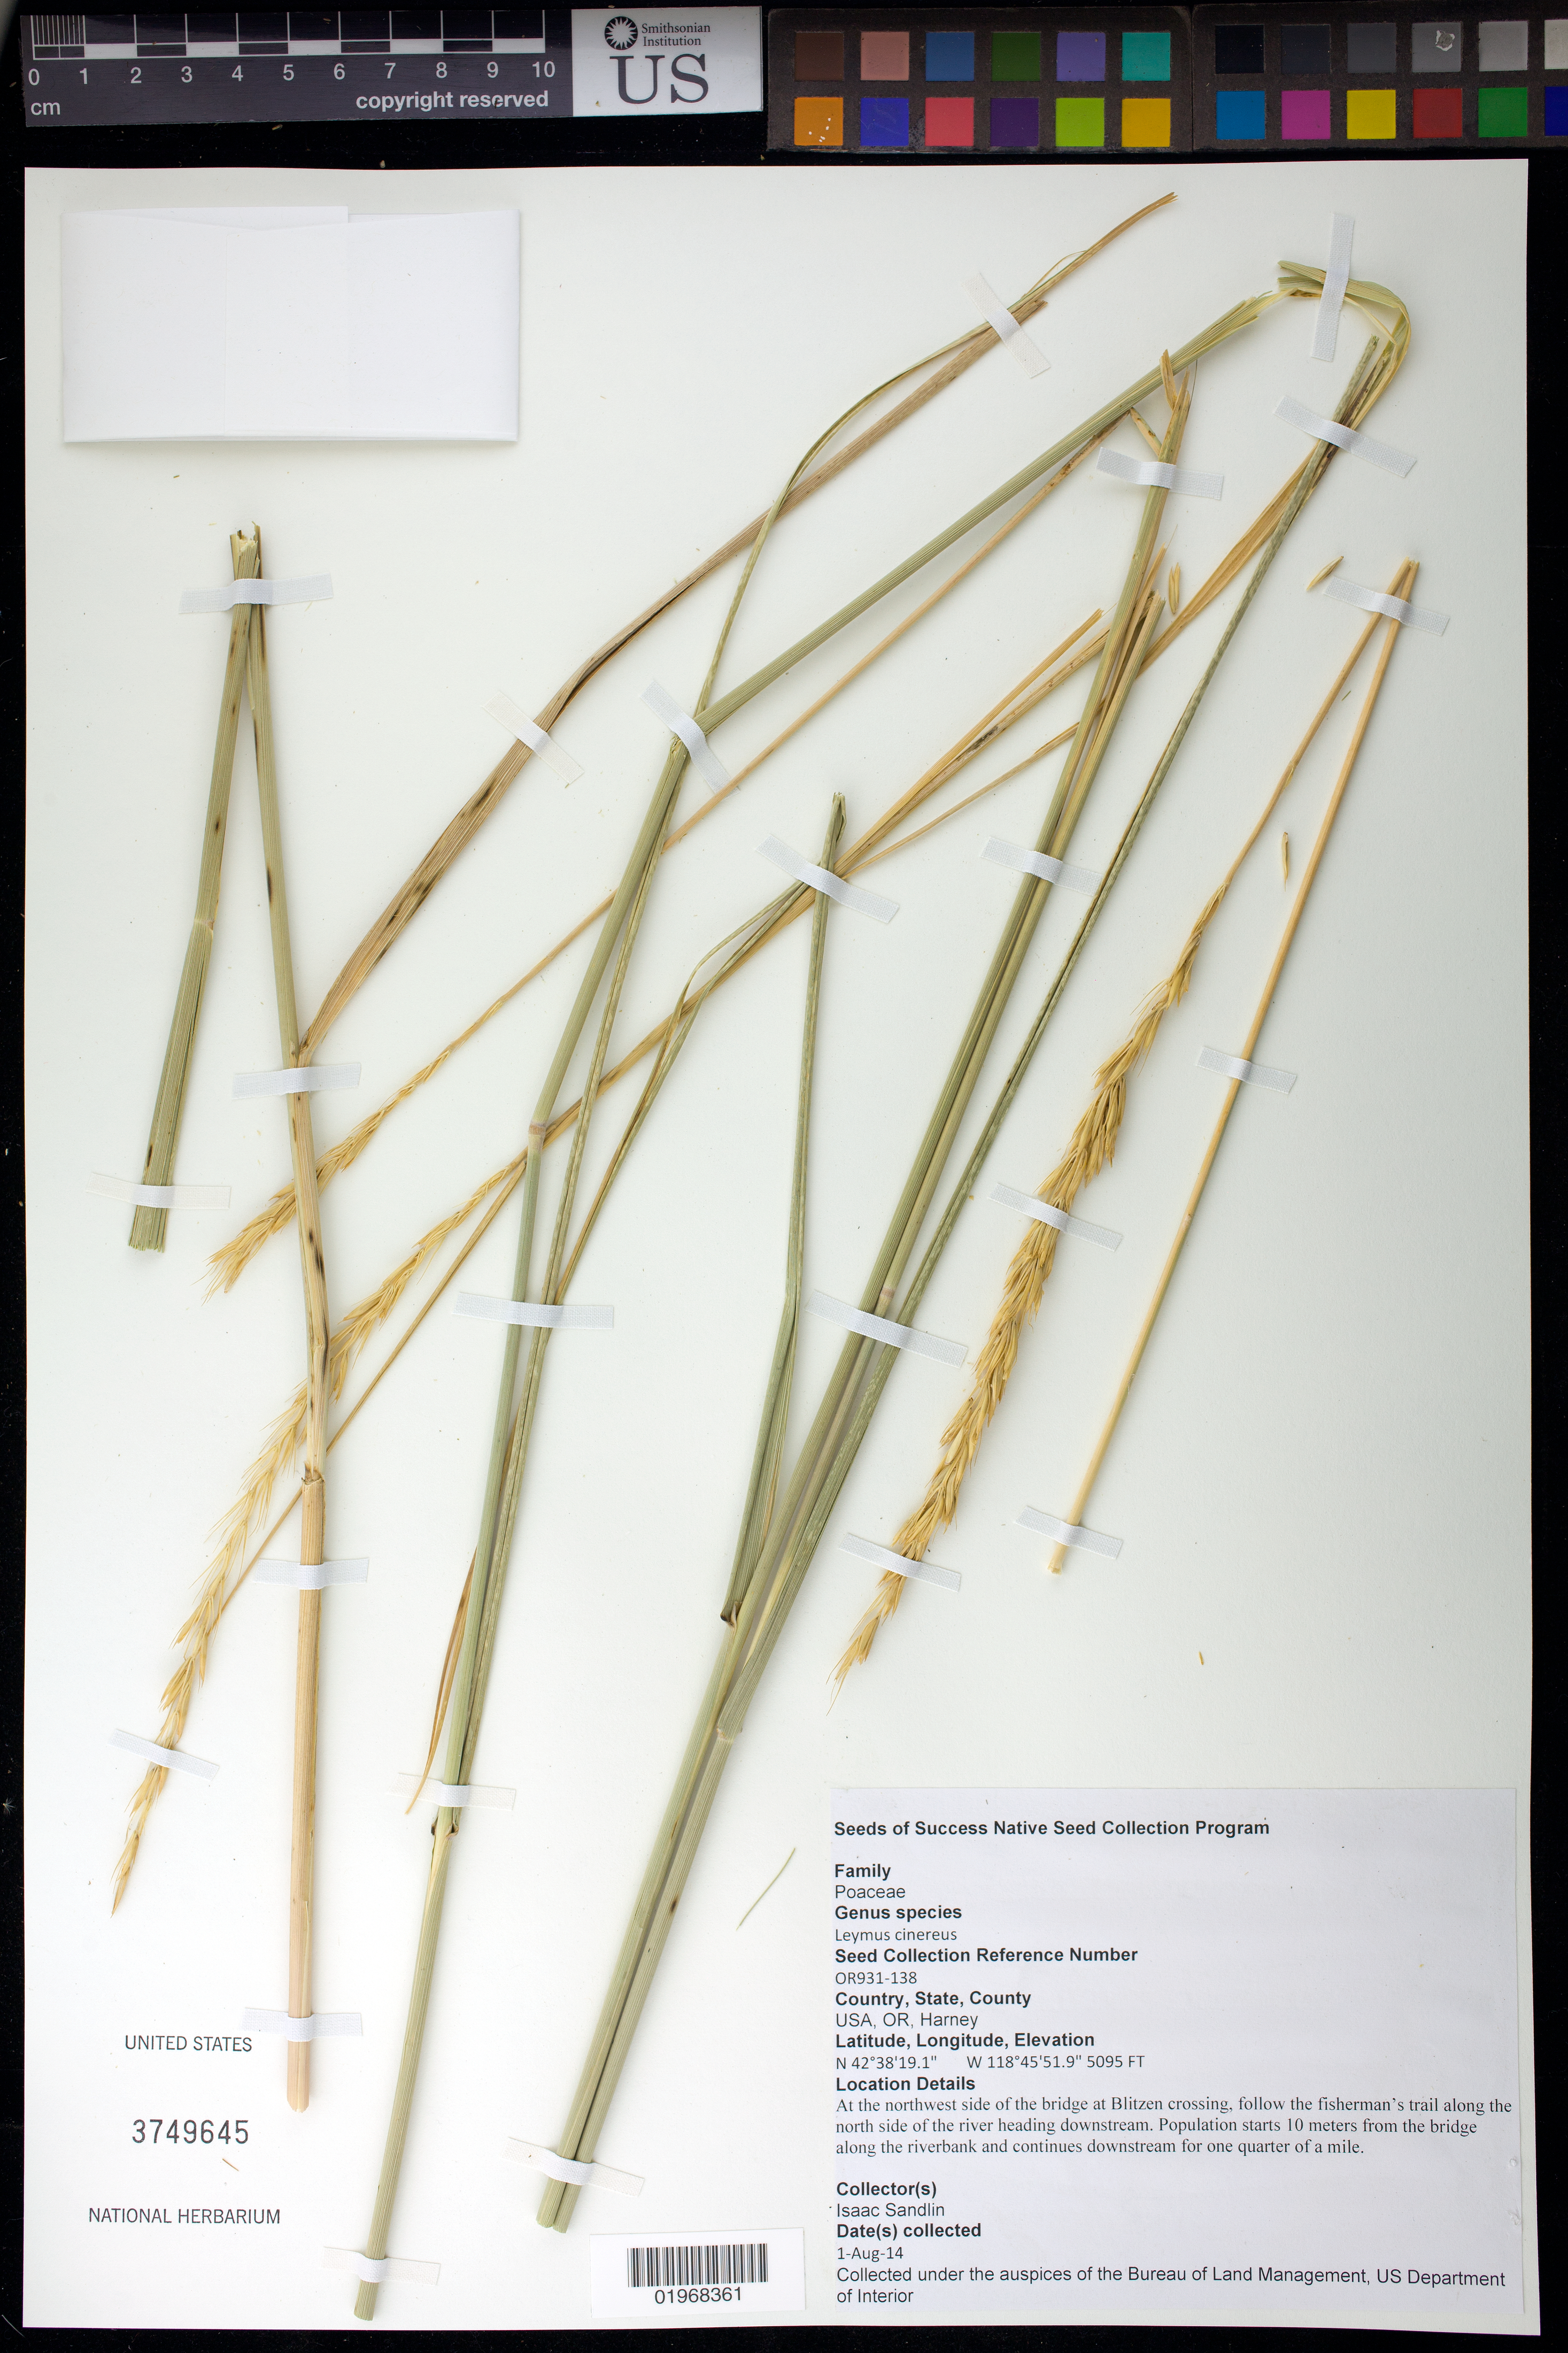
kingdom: Plantae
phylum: Tracheophyta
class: Liliopsida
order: Poales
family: Poaceae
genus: Leymus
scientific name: Leymus cinereus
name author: (Scribn. & Merr.) Á. Löve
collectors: I. Sandlin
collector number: OR931-138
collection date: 2014-08-01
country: United States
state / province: Oregon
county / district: Harney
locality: Steens Mountain Cooperative Management and Protection Area. NW side of the bridge at Blitzen crossing, fisherman's trail.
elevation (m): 1553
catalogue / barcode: US 3749645